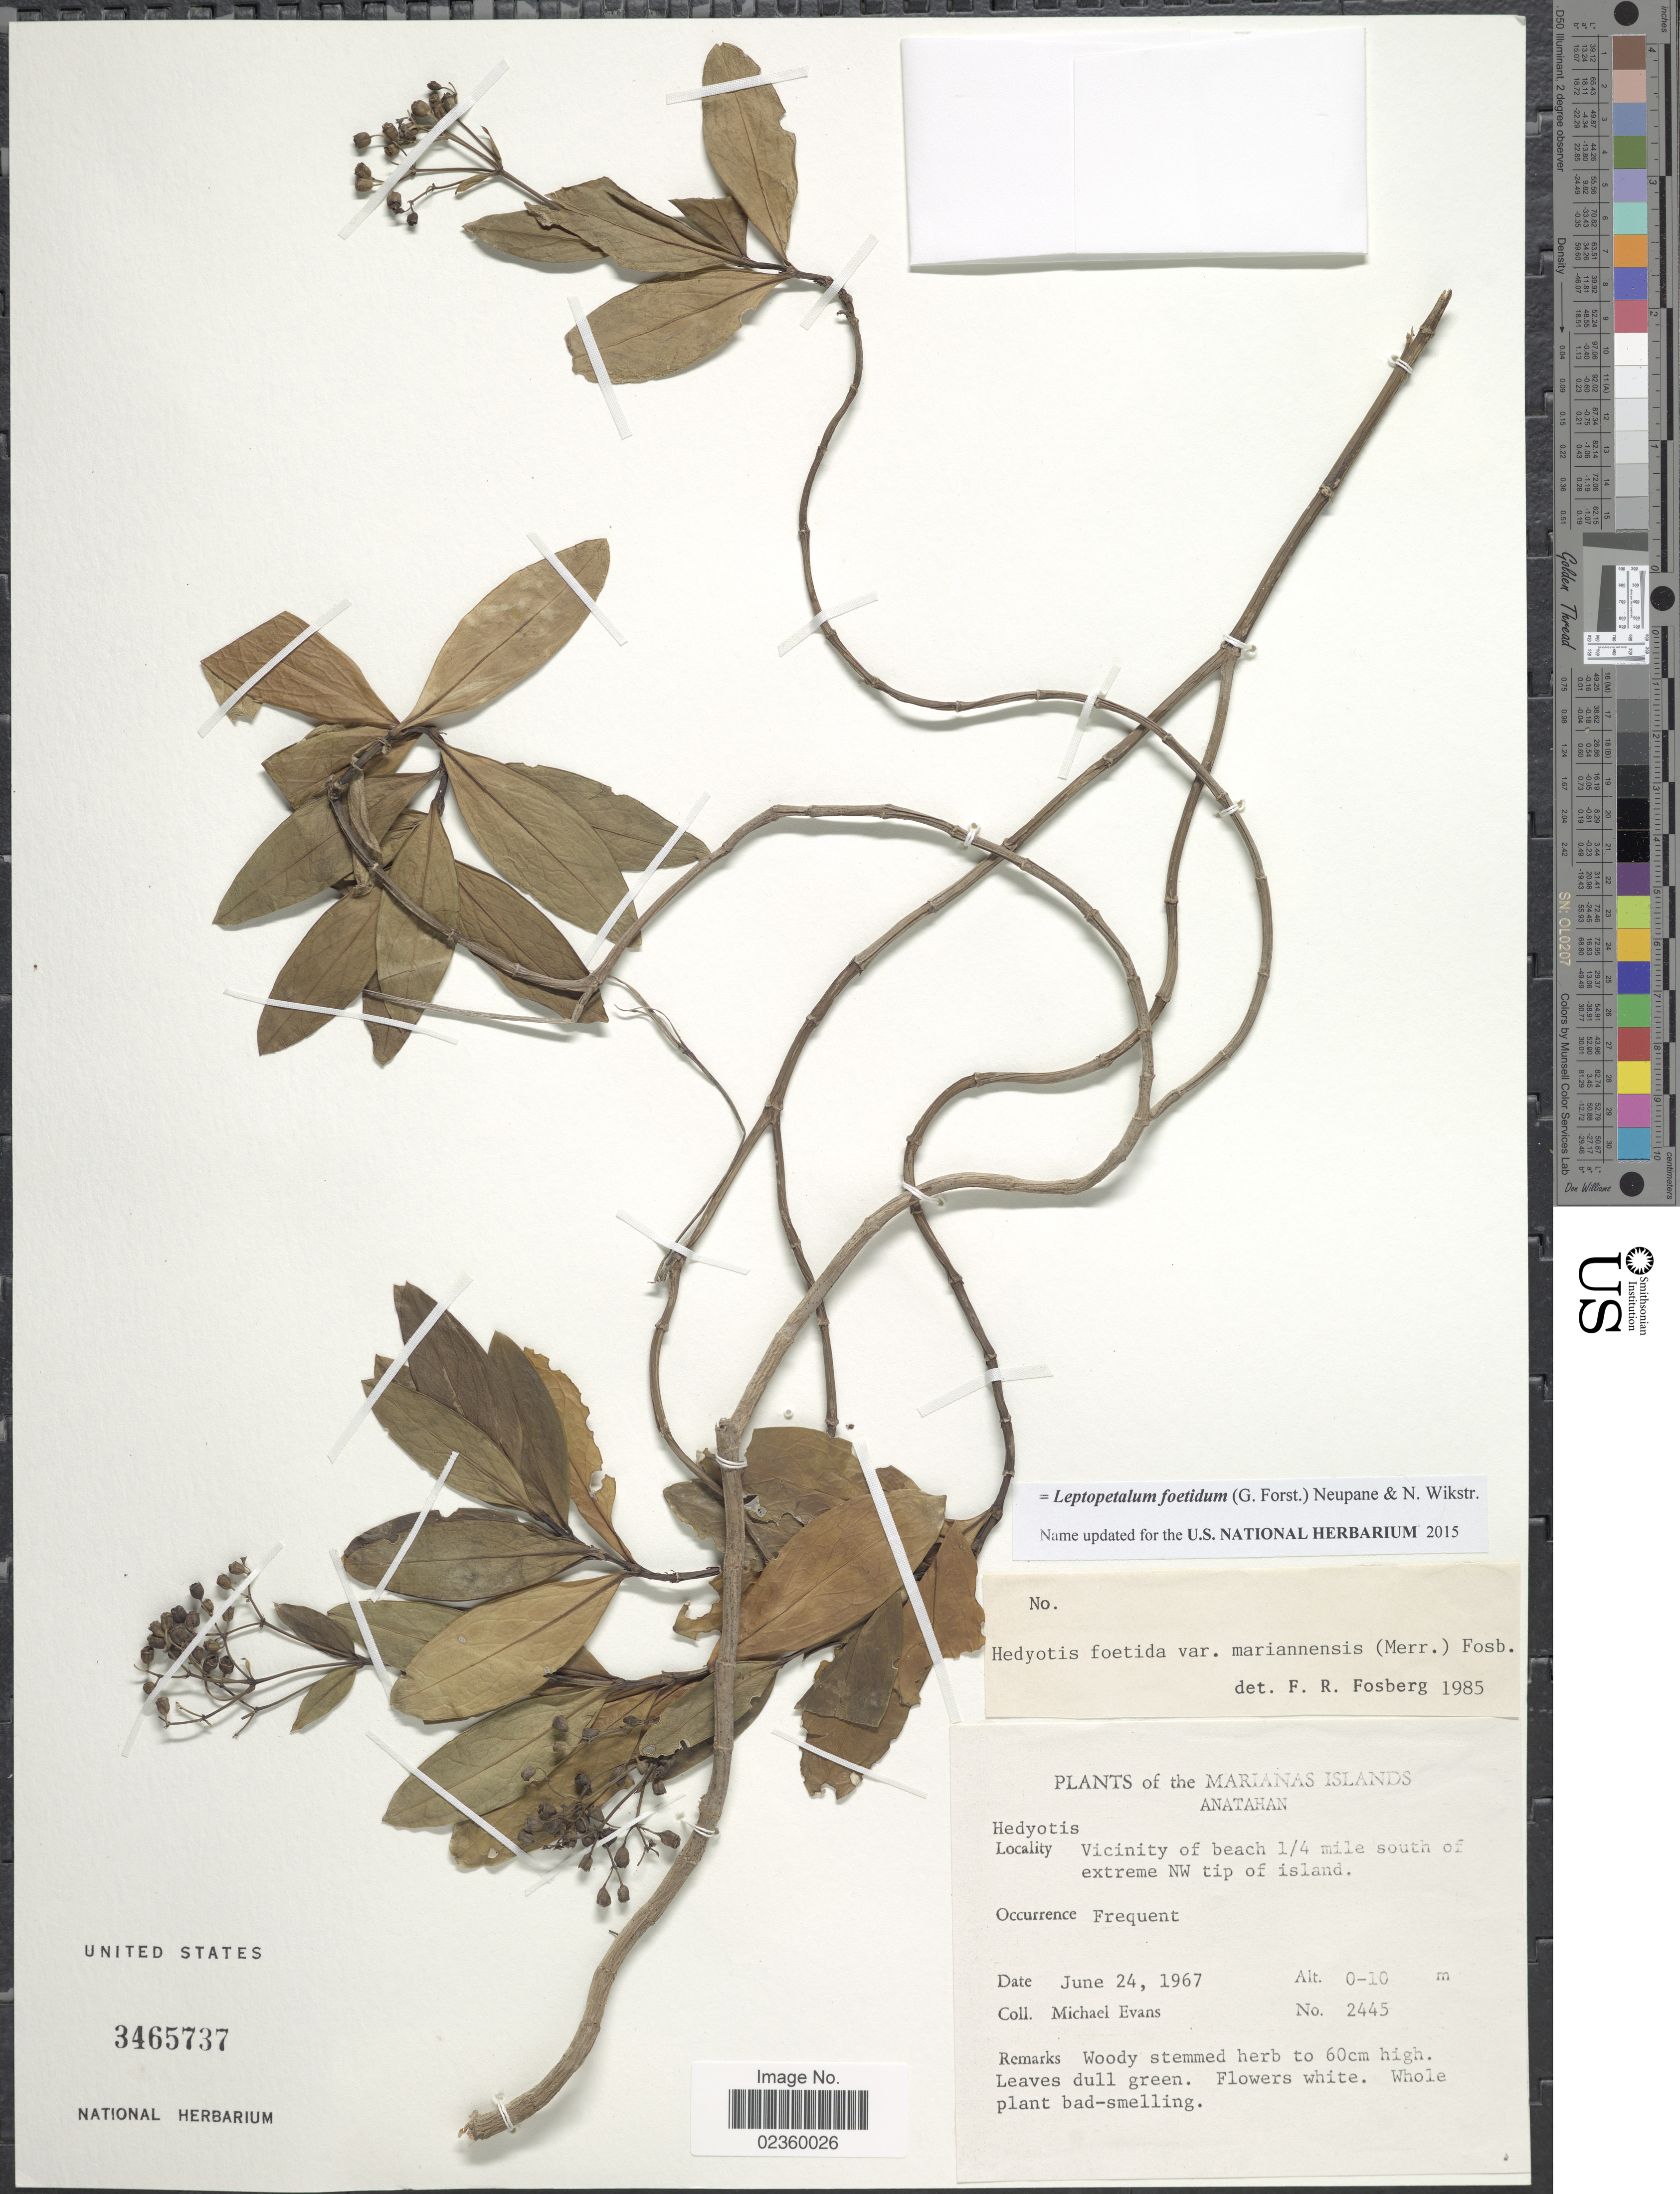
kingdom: Plantae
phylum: Tracheophyta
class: Magnoliopsida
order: Gentianales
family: Rubiaceae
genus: Leptopetalum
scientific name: Leptopetalum foetidum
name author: (G. Forst.) Neupane & N. Wikstr.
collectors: M. Evans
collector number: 2445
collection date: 1967-06-24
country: Northern Mariana Islands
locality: The Marianas Islands. Anatahan. Vicinity of beach 1/4 mile south of extreme NW tip of island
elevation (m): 0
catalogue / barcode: US 3465737